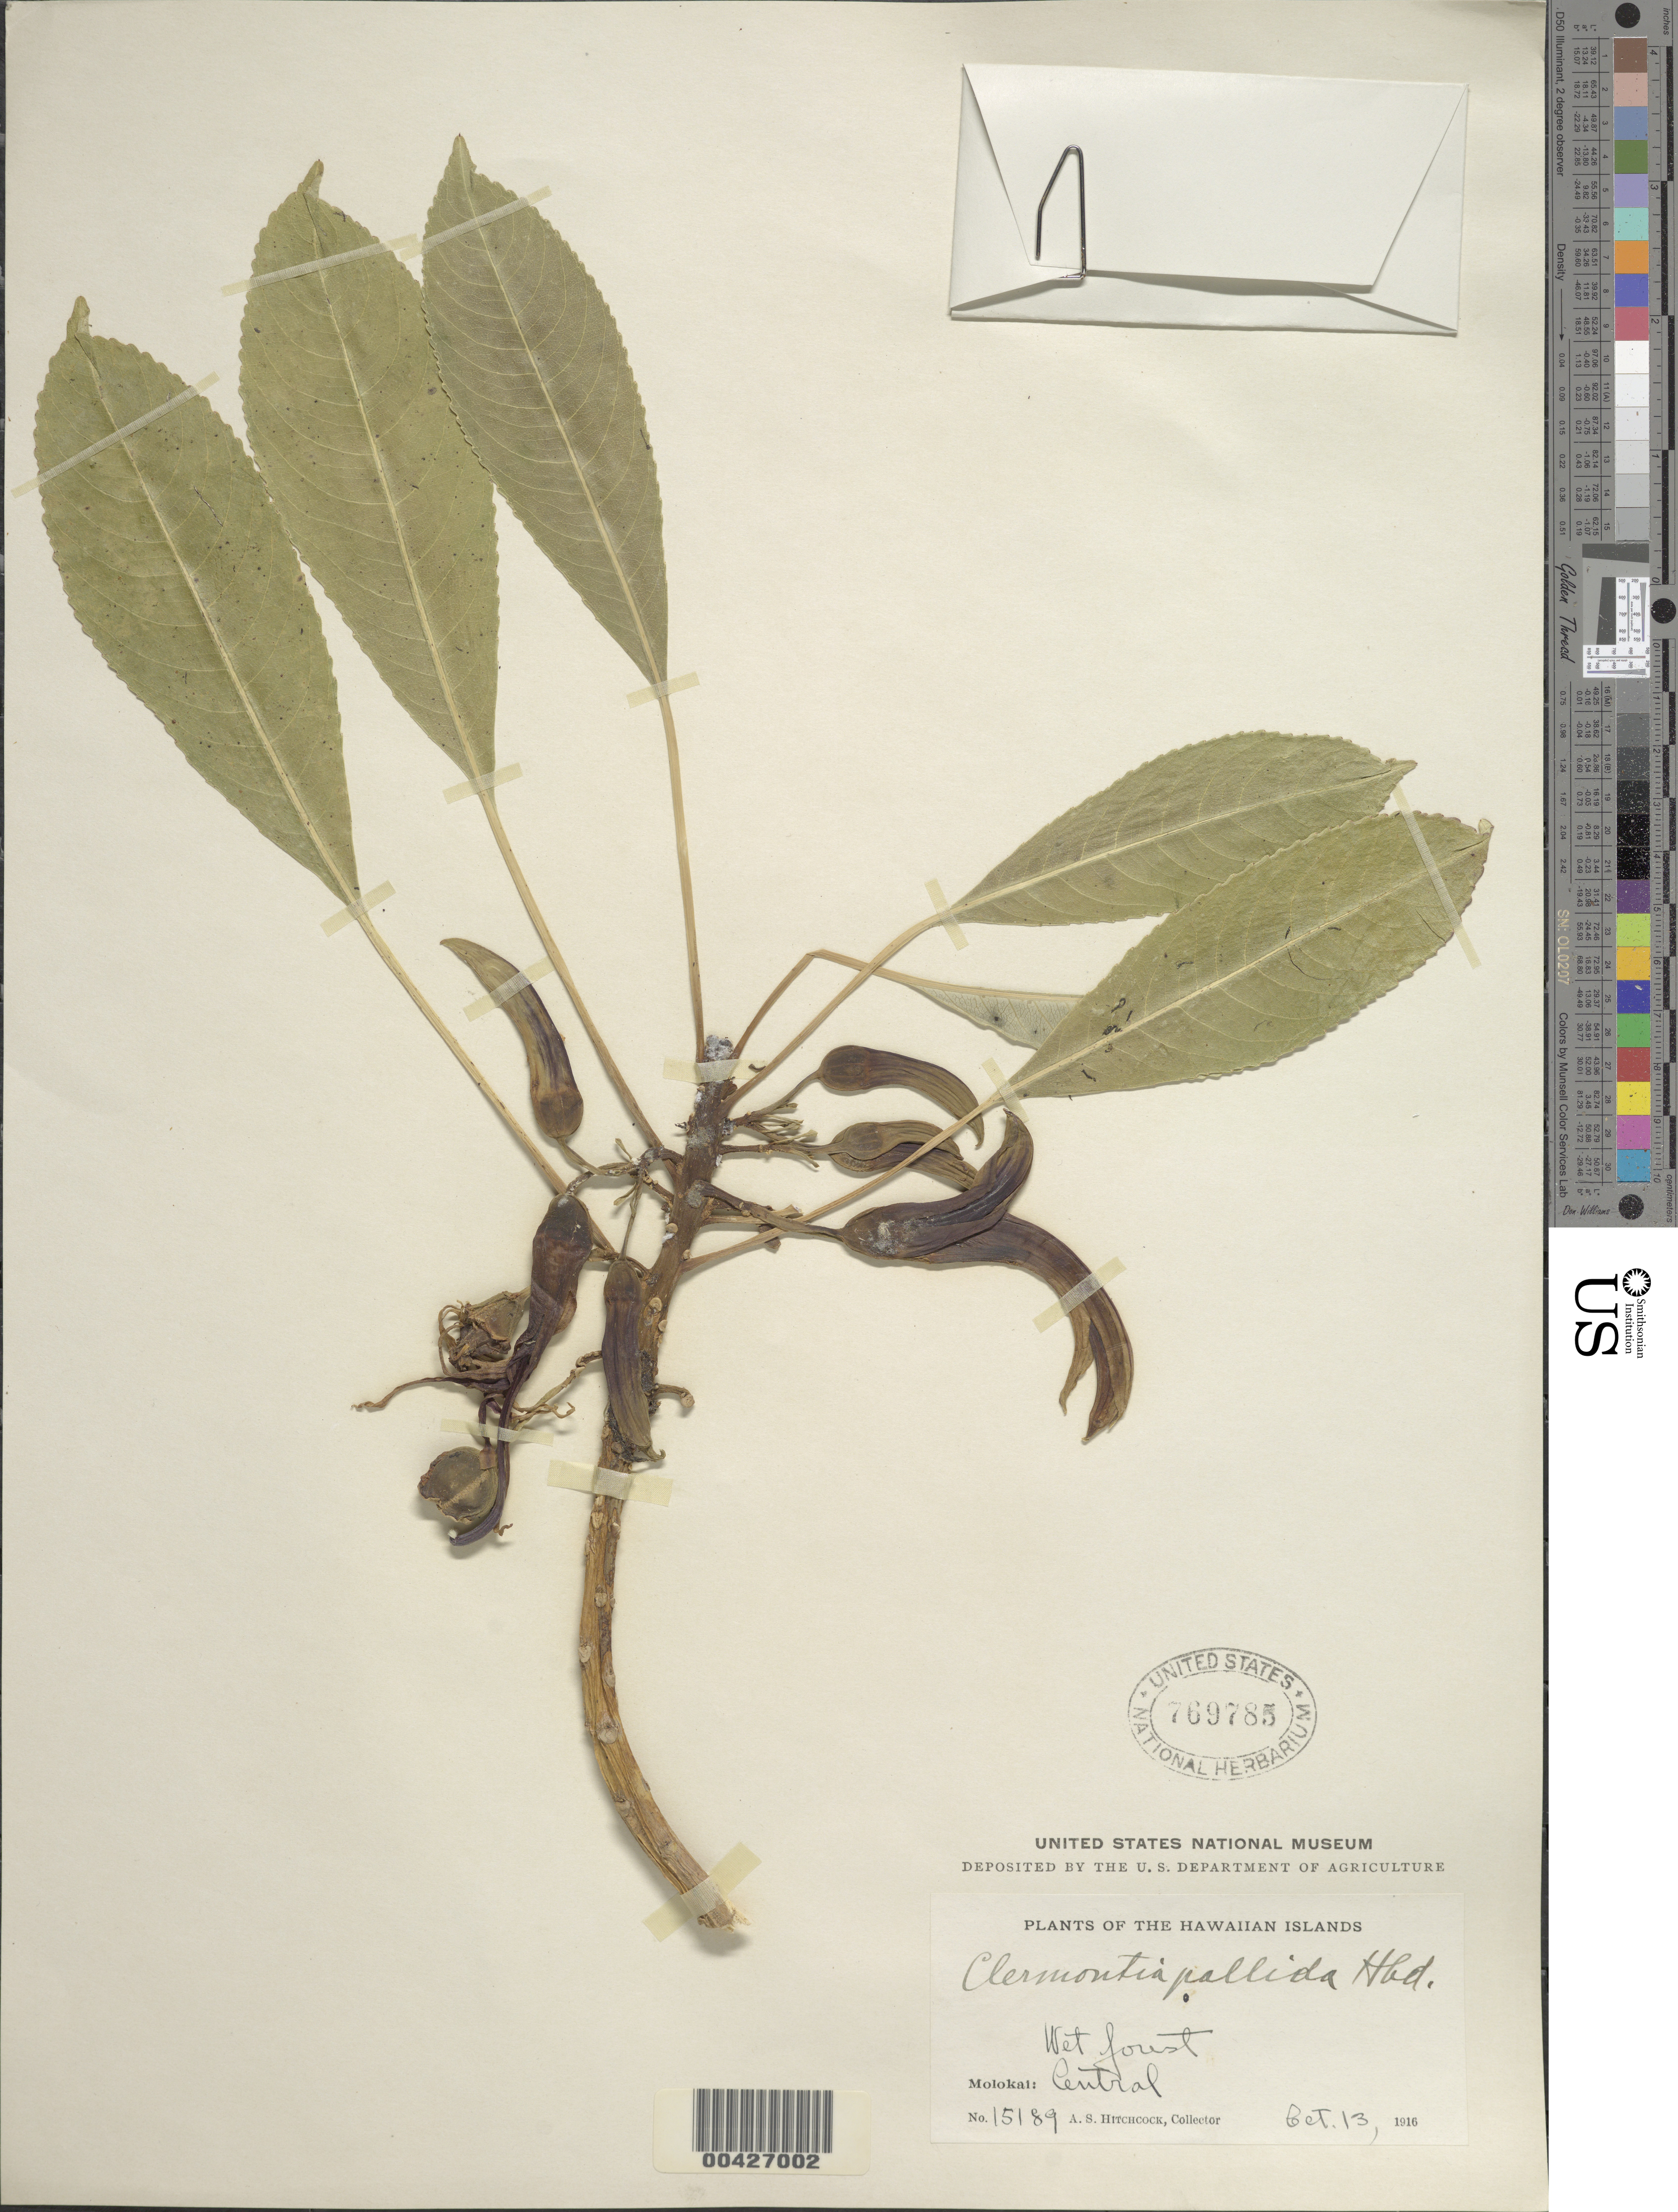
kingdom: Plantae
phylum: Tracheophyta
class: Magnoliopsida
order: Asterales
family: Campanulaceae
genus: Clermontia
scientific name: Clermontia pallida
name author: Hillebr.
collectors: A. S. Hitchcock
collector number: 15189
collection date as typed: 13 Oct 1916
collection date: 1916-10-13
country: United States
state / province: Hawaii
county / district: Maui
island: Moloka'i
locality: Central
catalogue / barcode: US 769785